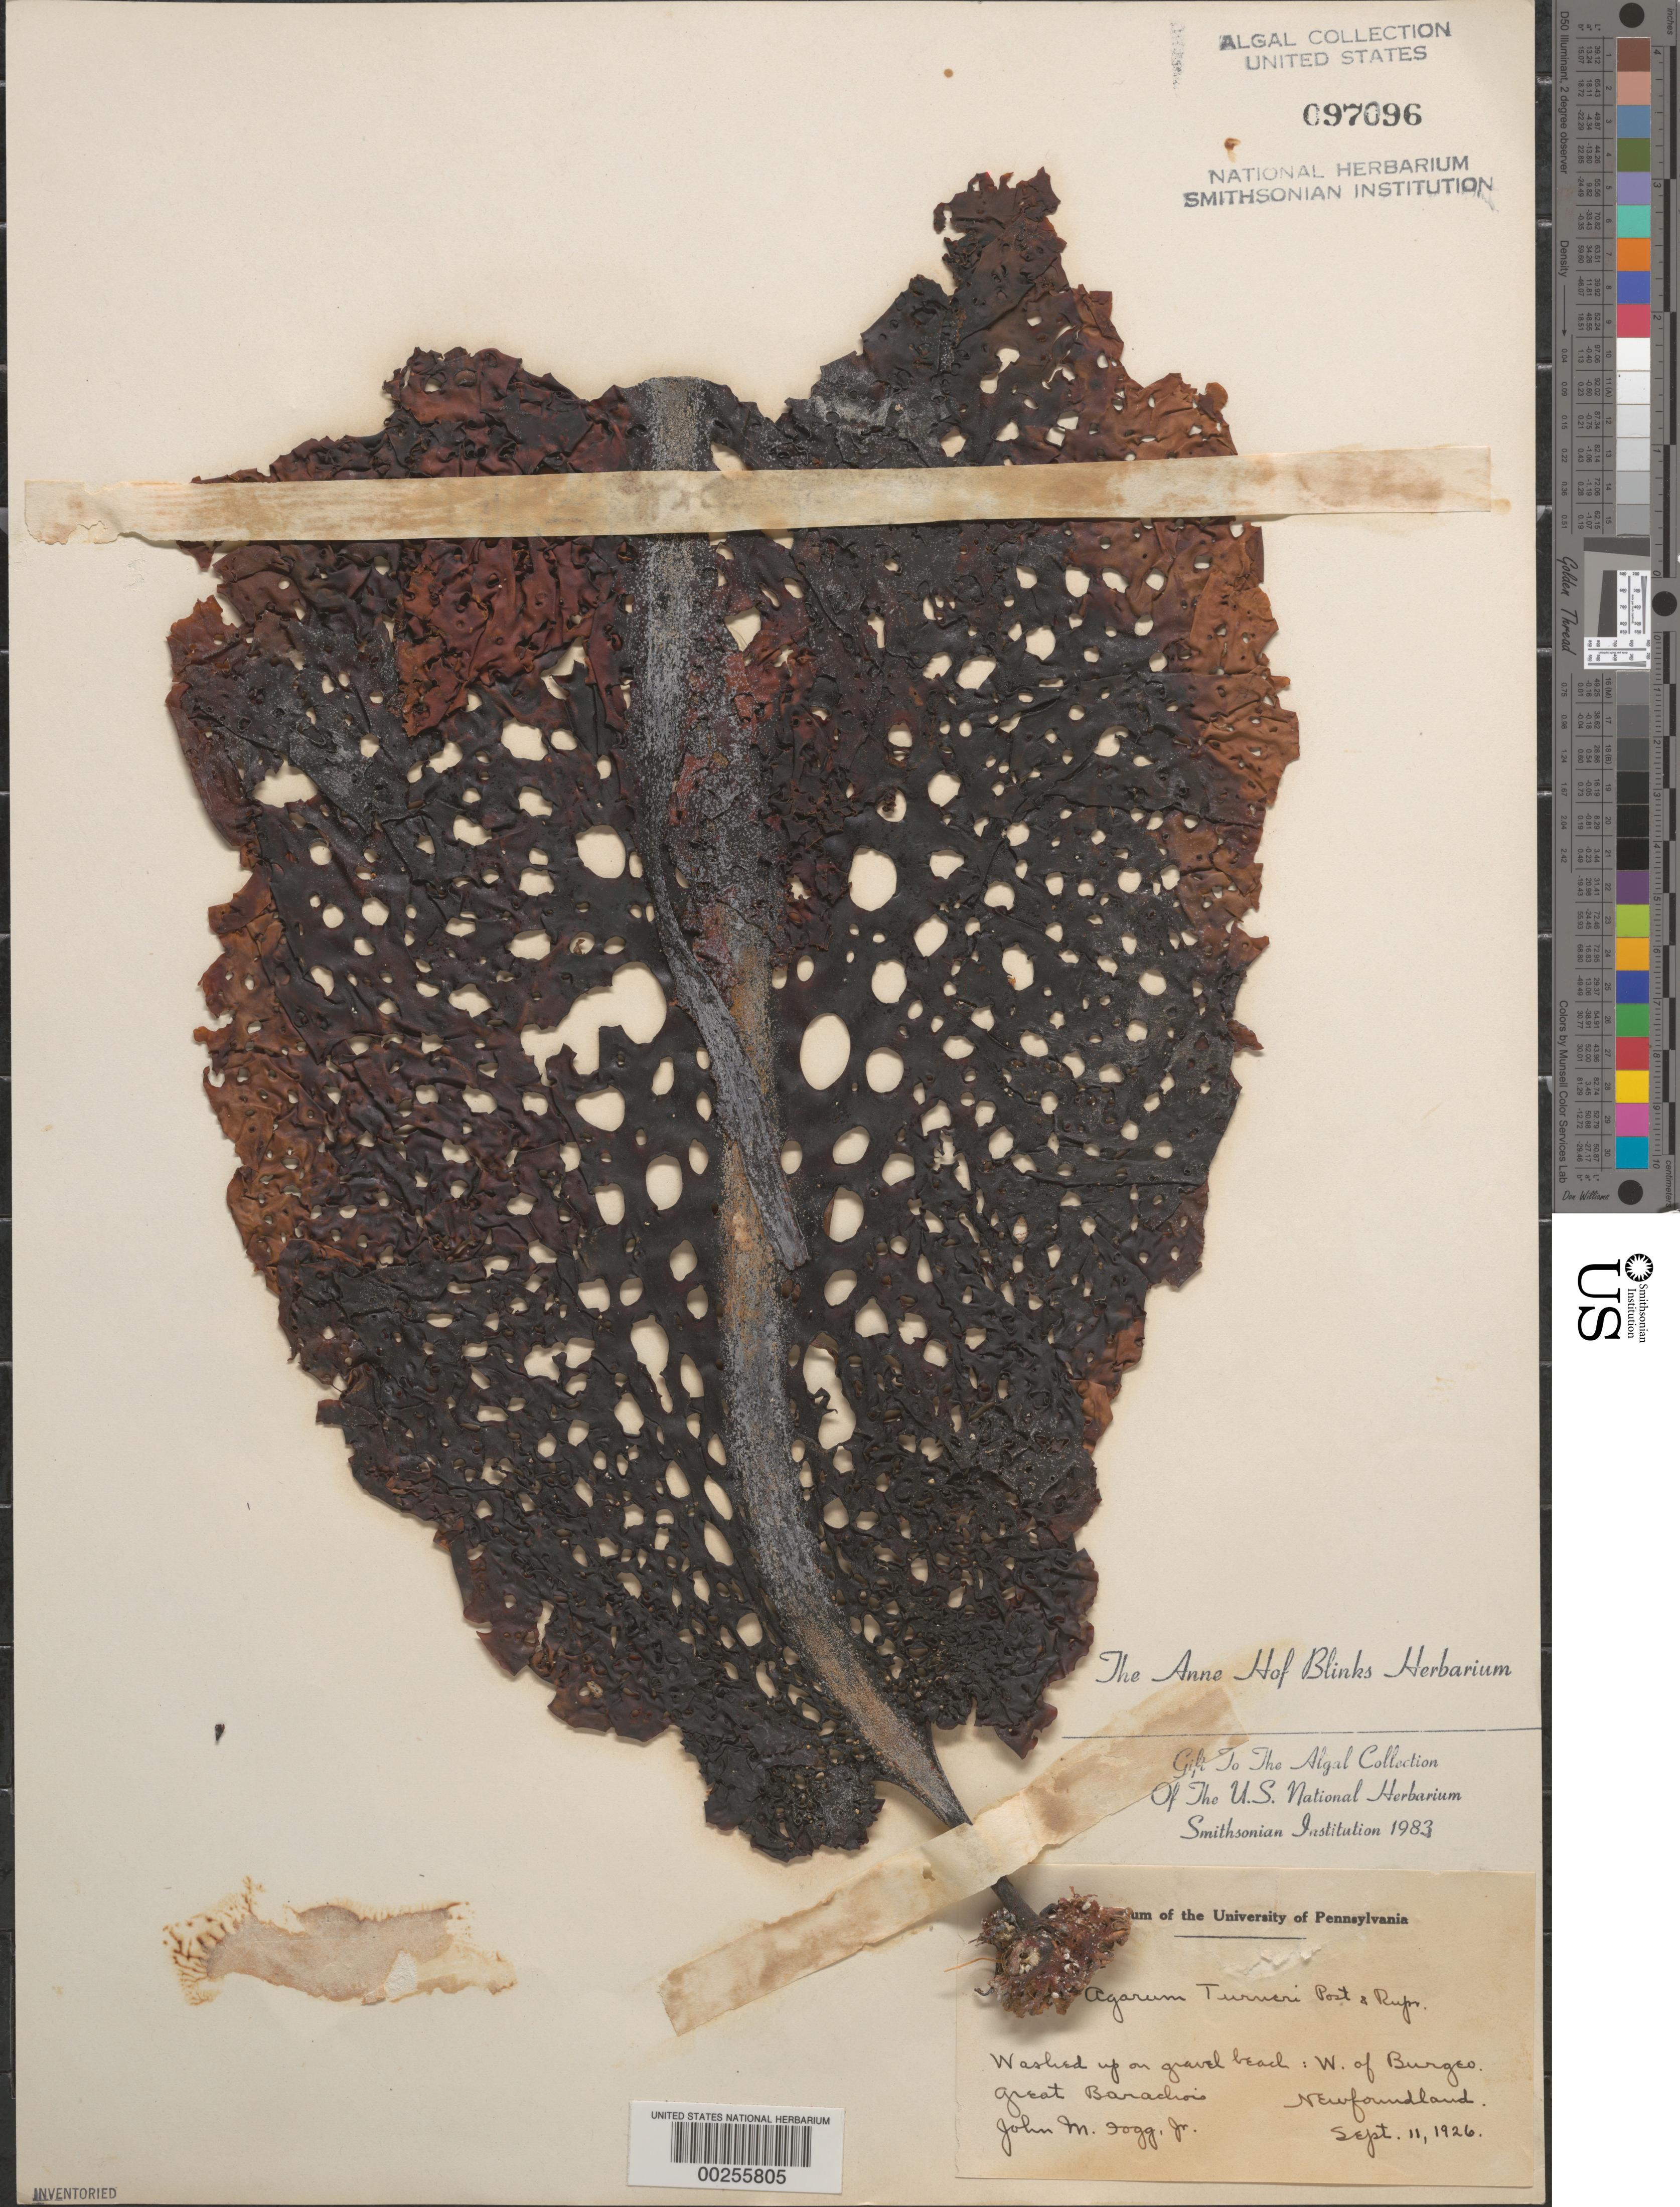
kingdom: Chromista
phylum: Ochrophyta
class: Phaeophyceae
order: Laminariales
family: Costariaceae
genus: Agarum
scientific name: Agarum turneri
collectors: J. Fogg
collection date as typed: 11 Sep 1926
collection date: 1926-09-11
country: Canada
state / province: Newfoundland and Labrador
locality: Great Barachois, west of Burgeo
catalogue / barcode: US 97096